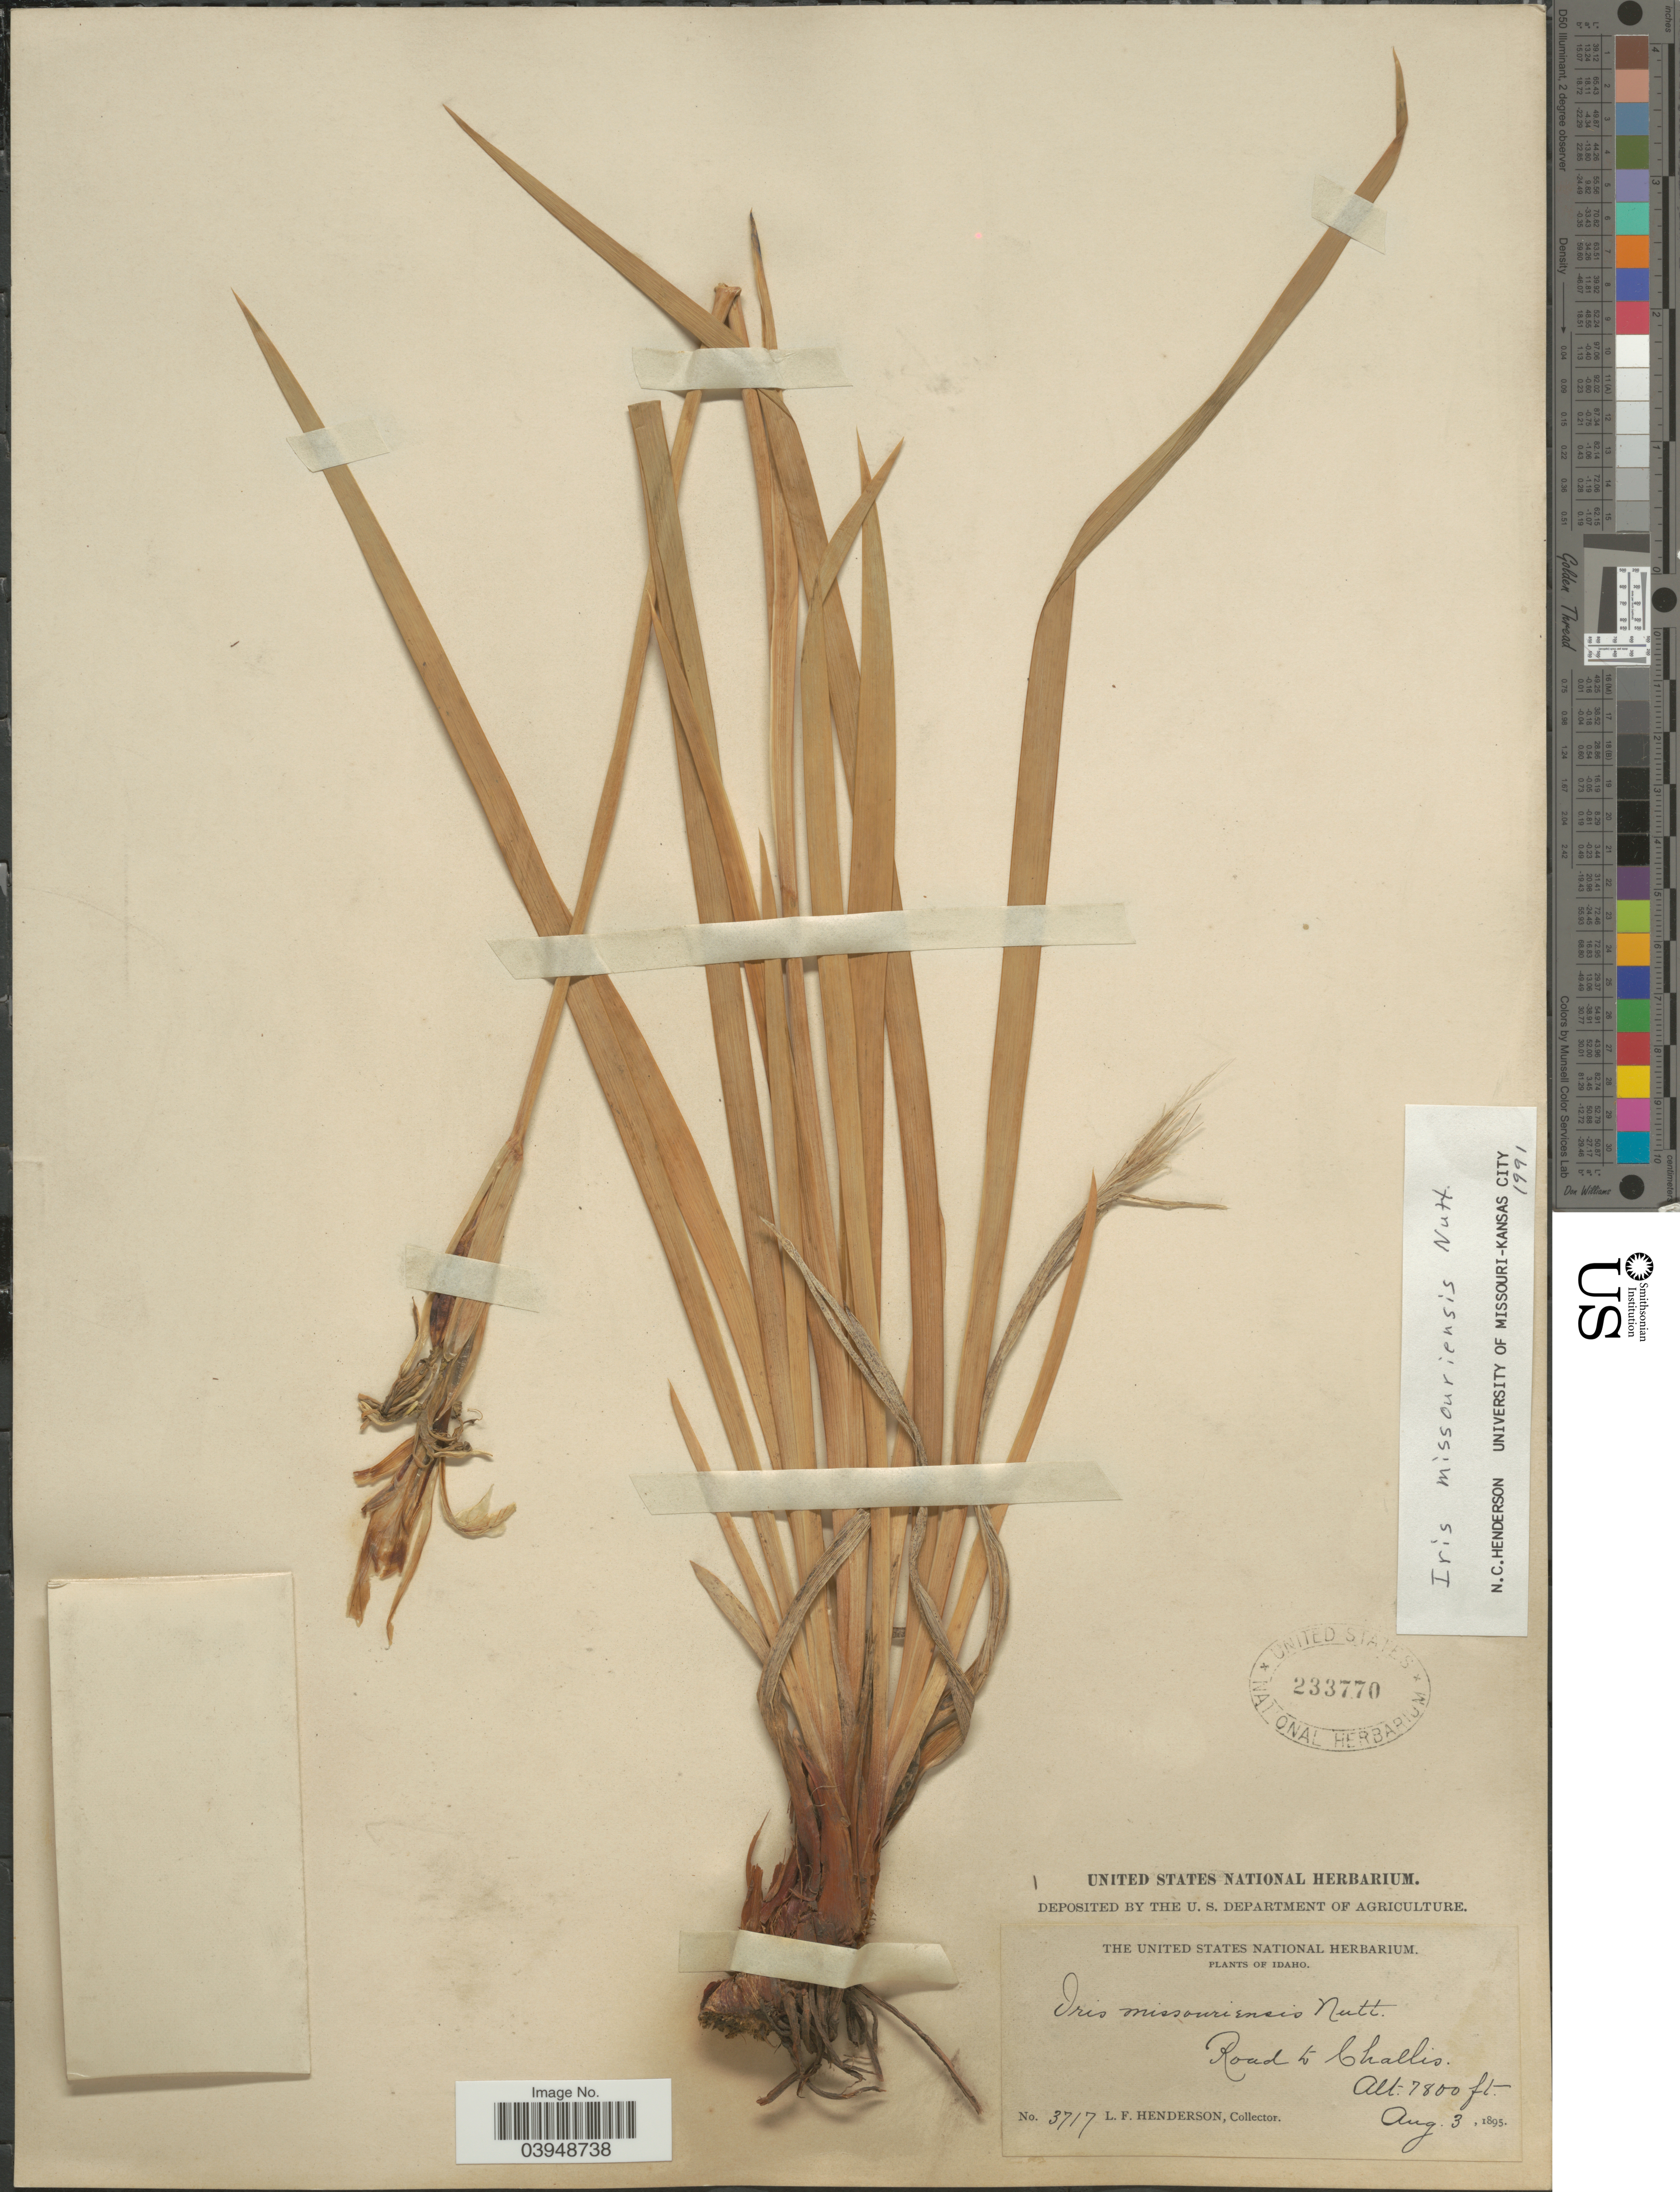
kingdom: Plantae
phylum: Tracheophyta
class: Liliopsida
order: Asparagales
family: Iridaceae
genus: Iris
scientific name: Iris missouriensis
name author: Nutt.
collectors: L. Henderson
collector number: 3717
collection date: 1895-08-03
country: United States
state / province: Idaho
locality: Road to Challis.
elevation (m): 2377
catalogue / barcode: US 233770